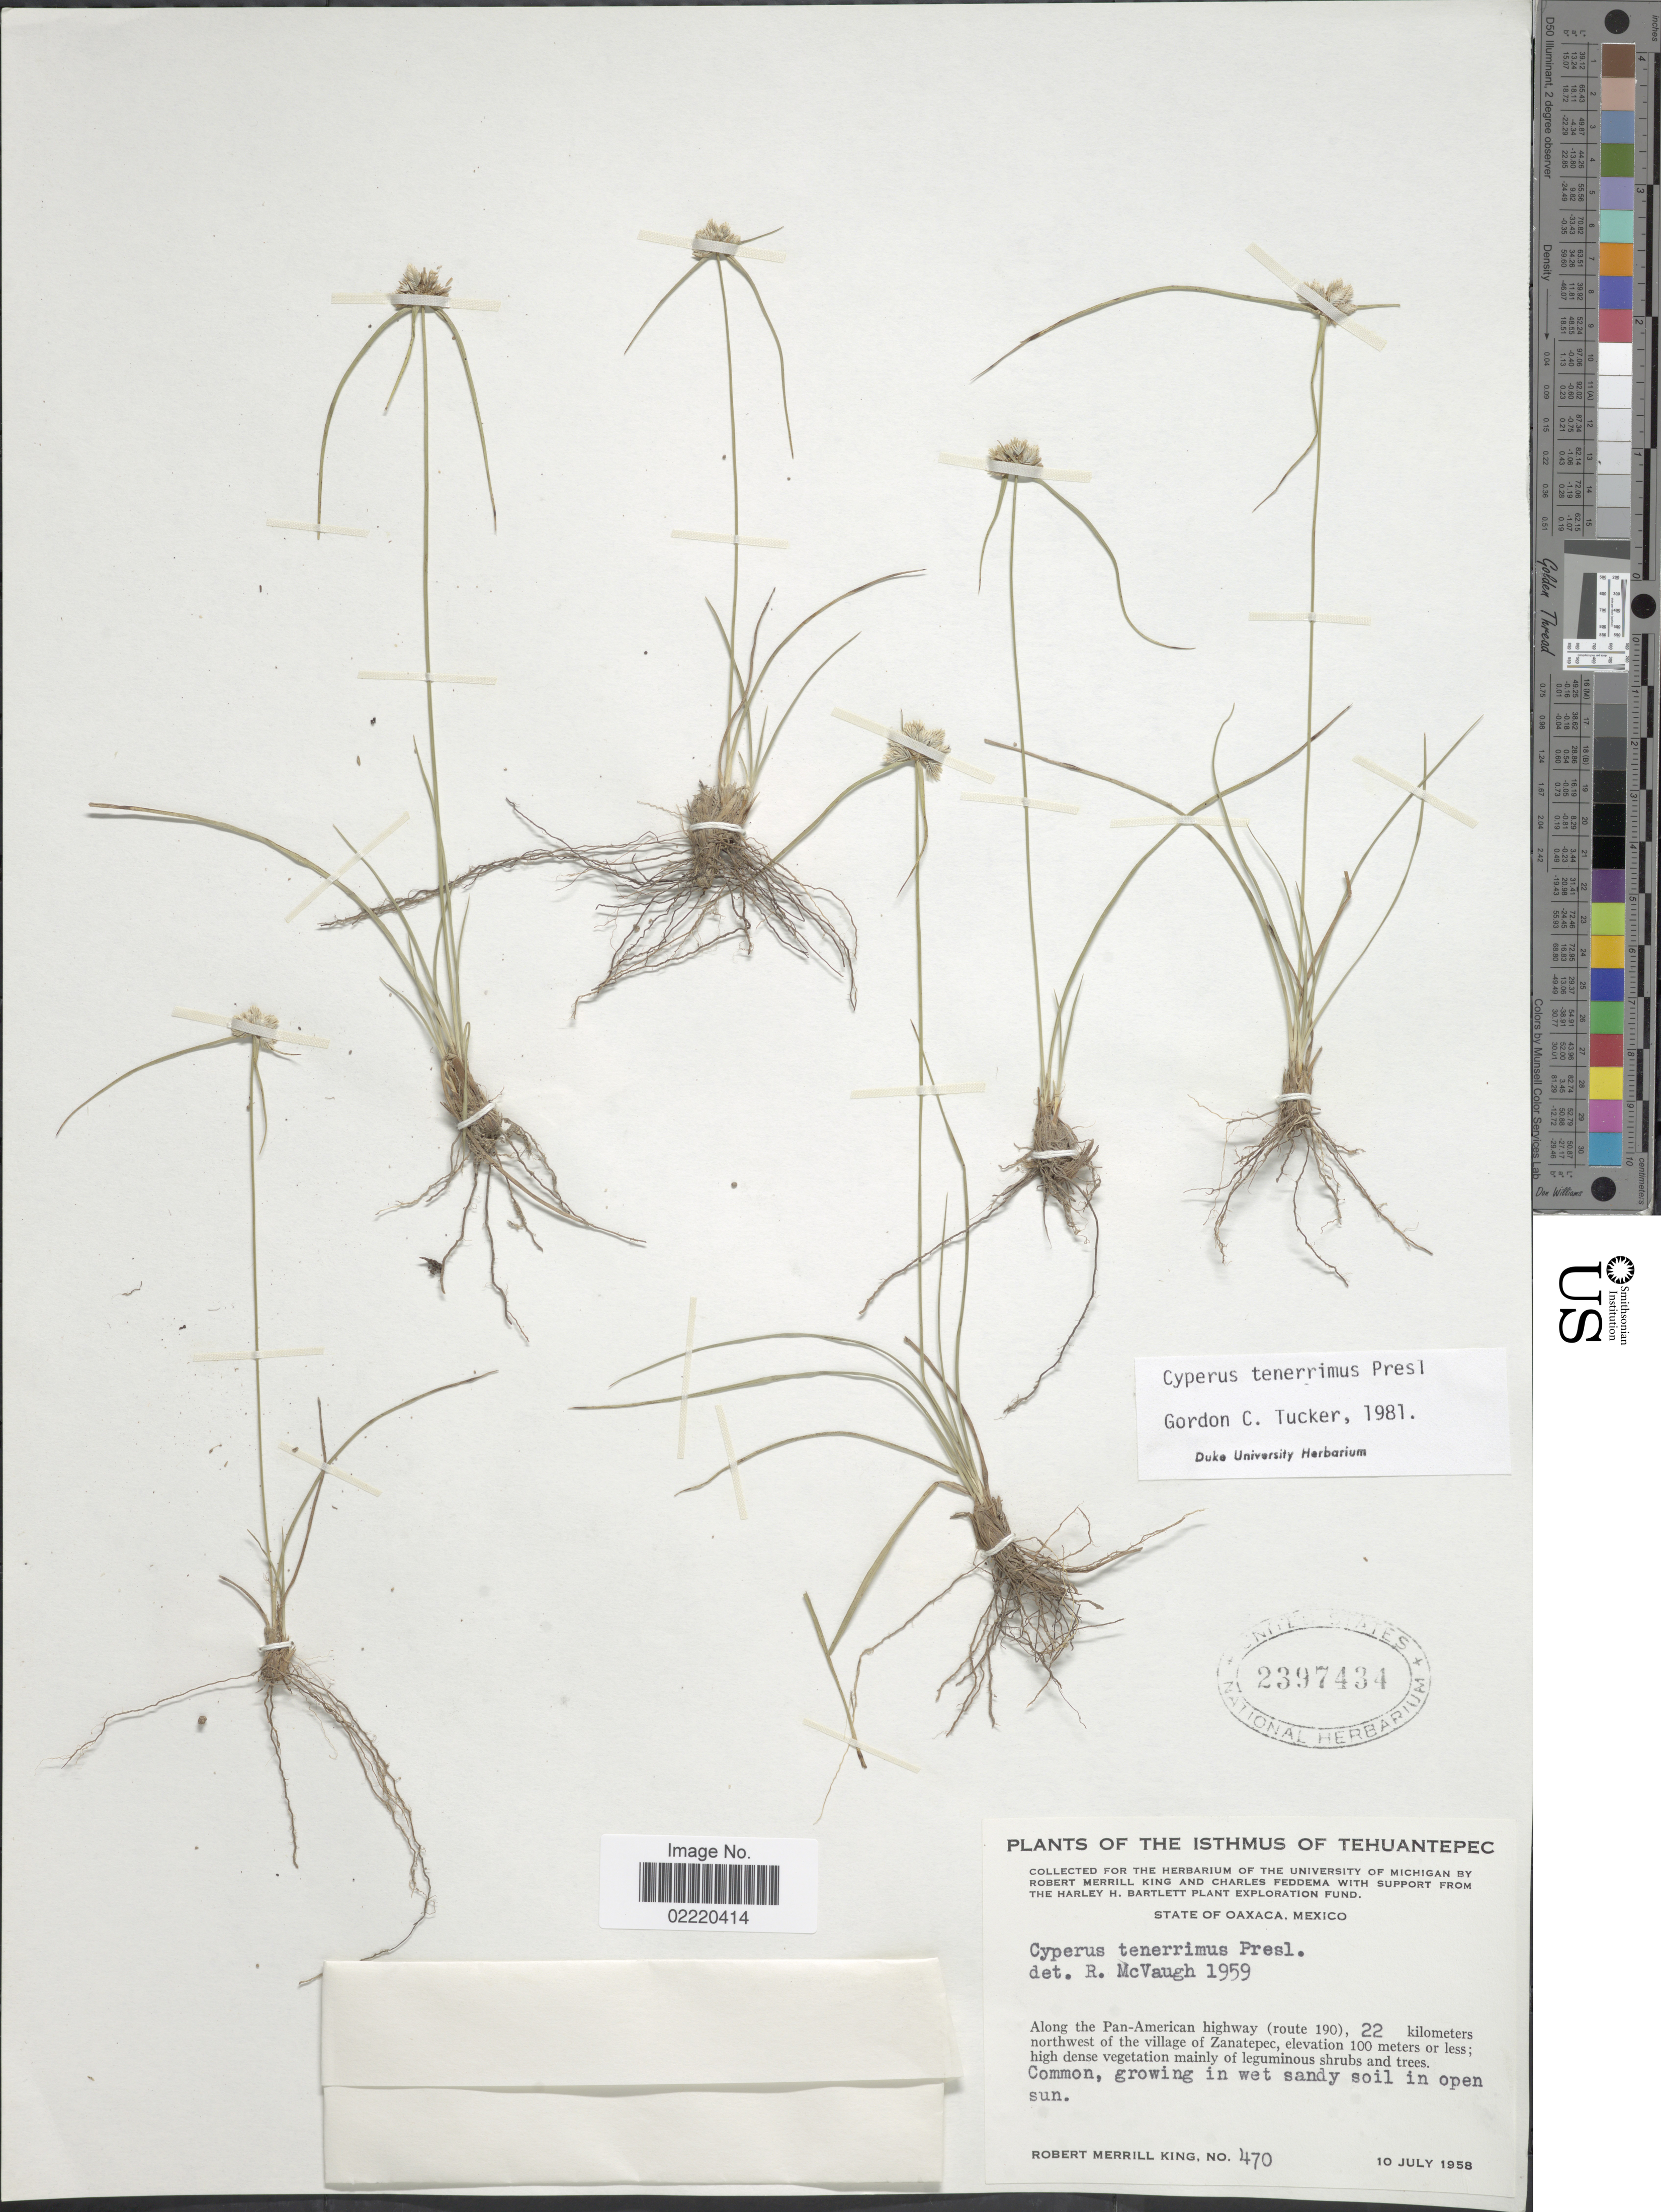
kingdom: Plantae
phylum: Tracheophyta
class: Liliopsida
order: Poales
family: Cyperaceae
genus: Cyperus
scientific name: Cyperus tenerrimus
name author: J. Presl & C. Presl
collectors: R. M. King, C. Feddema & The Harley Bartlett Plant Exploration Fund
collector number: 470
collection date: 1958-07-10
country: Mexico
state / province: Oaxaca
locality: The Isthmus of Tehuantepec, along the Pan-American highway (route 190), 22 kilometers northwest of the Zanatepec.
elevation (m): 100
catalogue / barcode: US 2397434